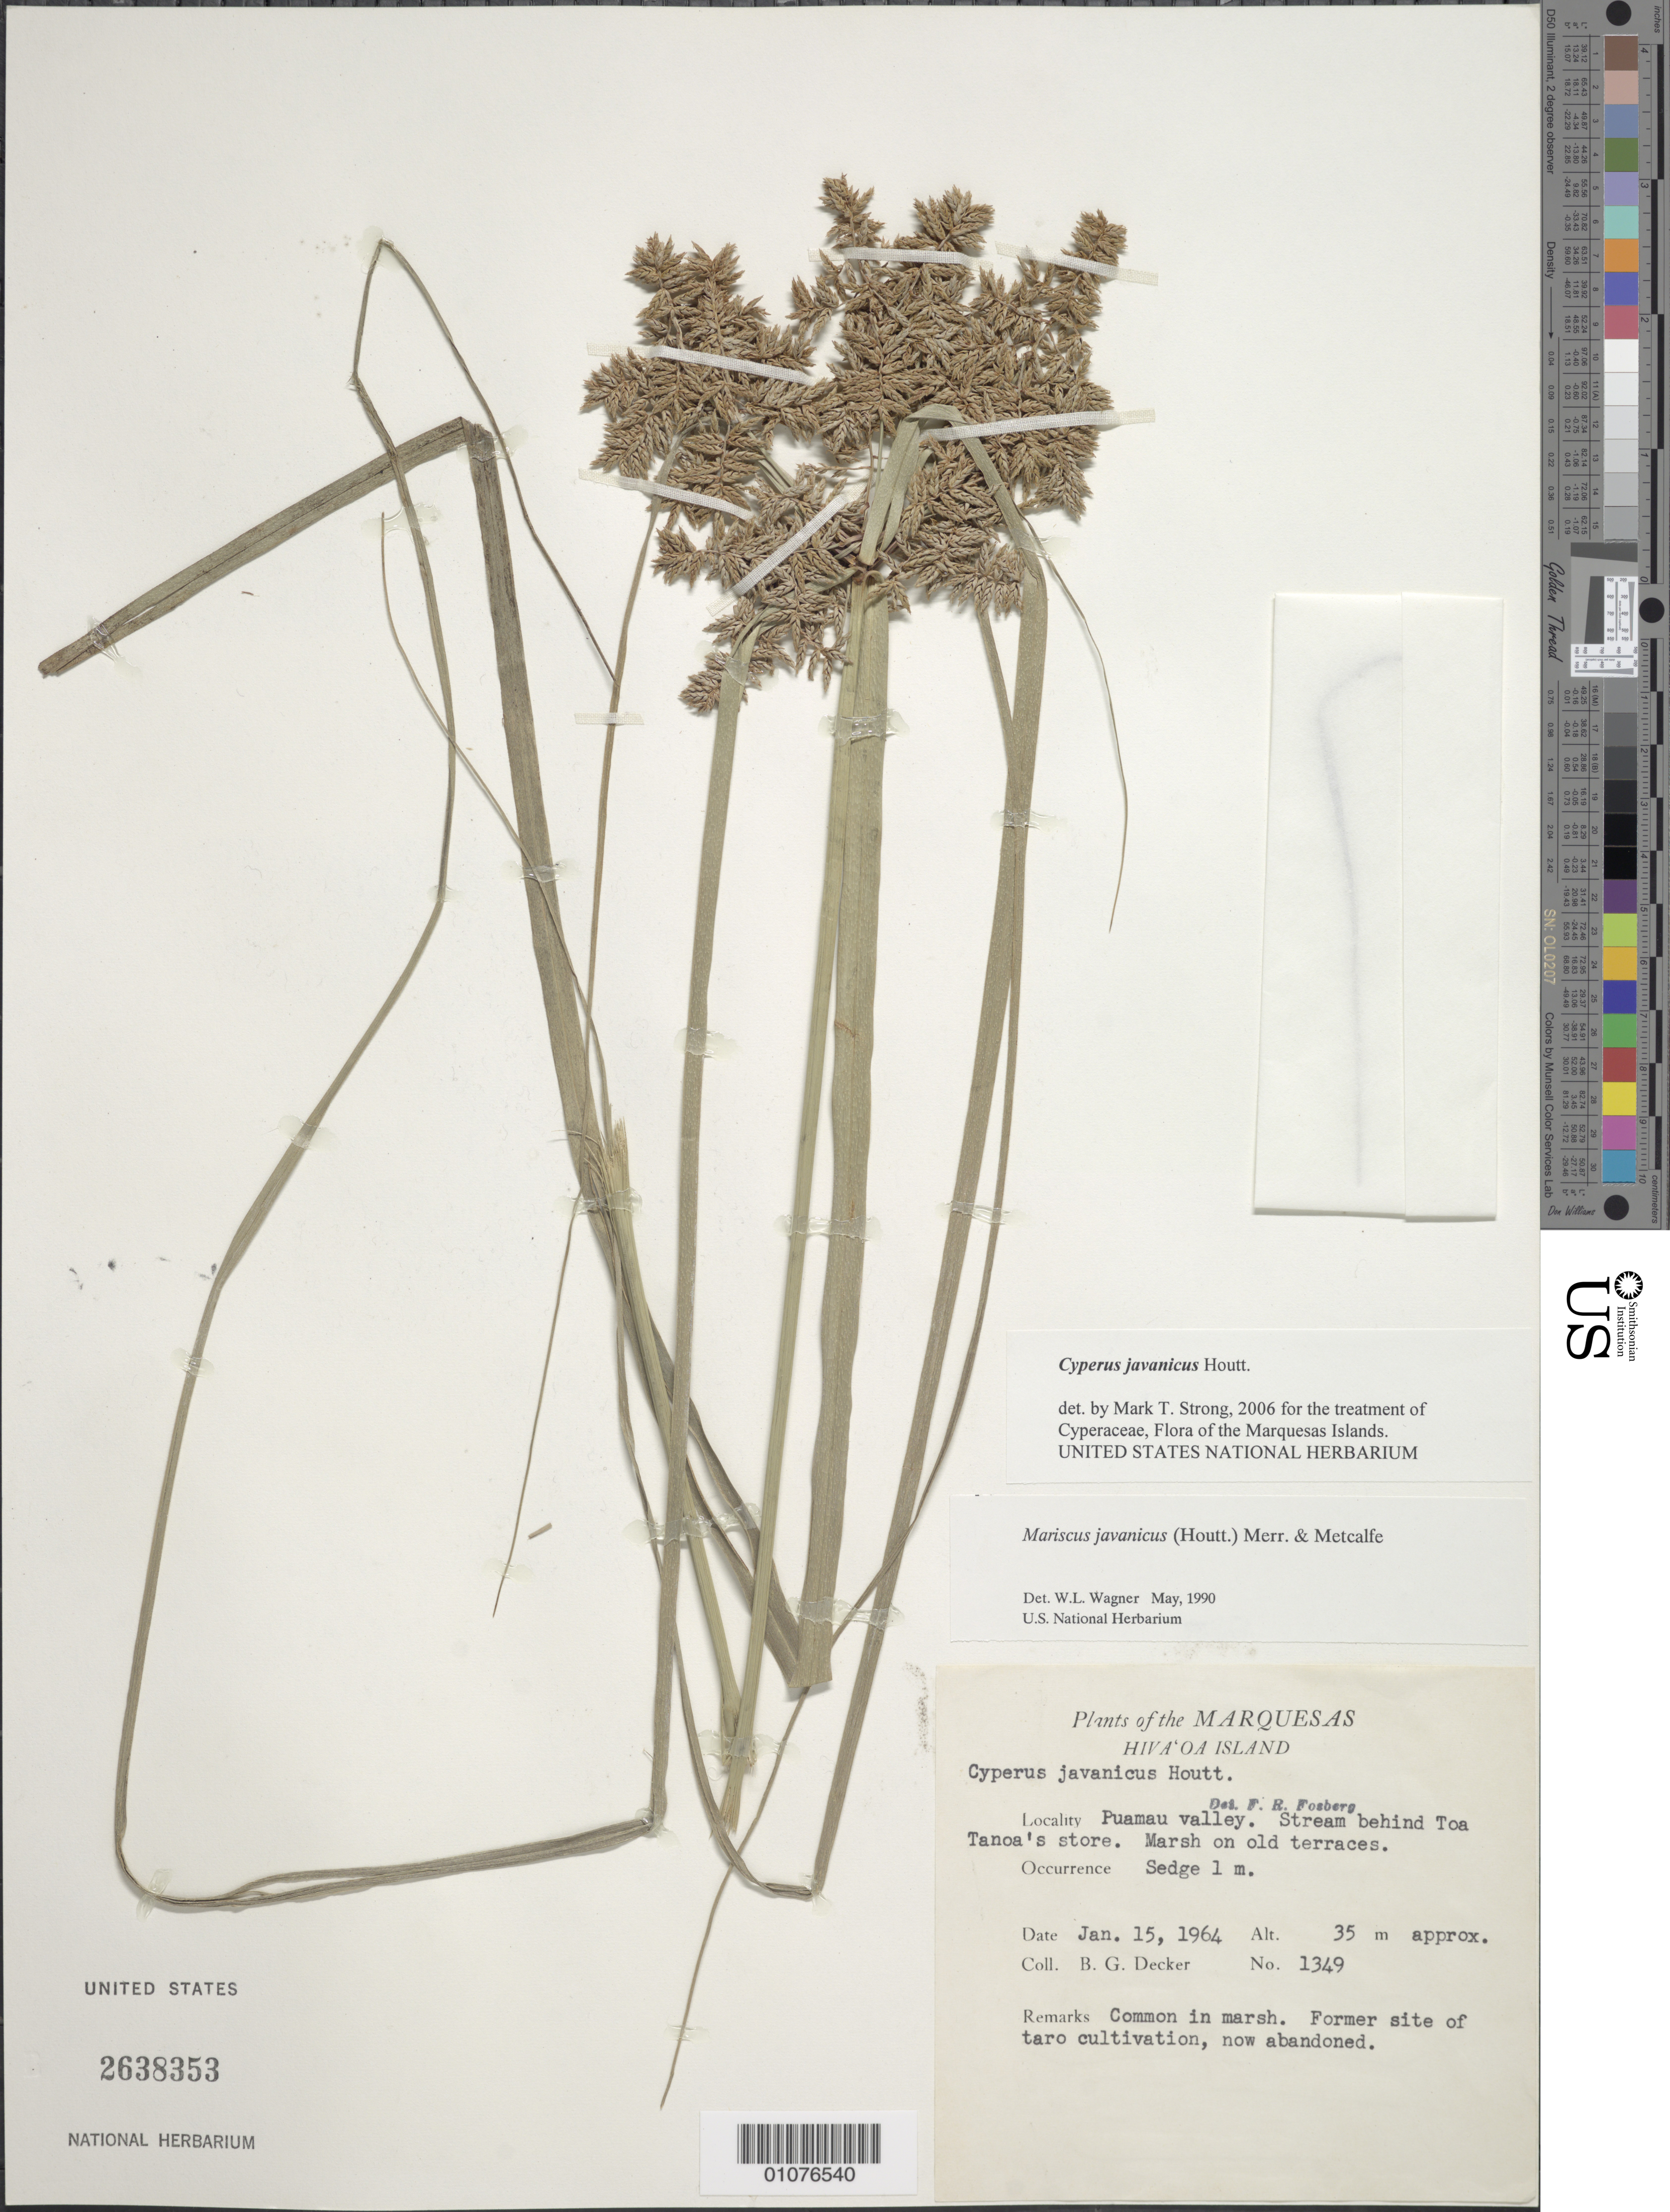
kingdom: Plantae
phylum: Tracheophyta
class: Liliopsida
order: Poales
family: Cyperaceae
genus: Cyperus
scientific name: Cyperus javanicus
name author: Houtt.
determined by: Strong, M. T., (US), Smithsonian Institution - National Museum of Natural History (UNITED STATES)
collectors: B. G. Decker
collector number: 1349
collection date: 1964-01-15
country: French Polynesia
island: Hiva Oa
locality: Puamau Valley, stream behind Toa Tanoa's store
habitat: Marsh on old terraces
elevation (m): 35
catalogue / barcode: US 2638353